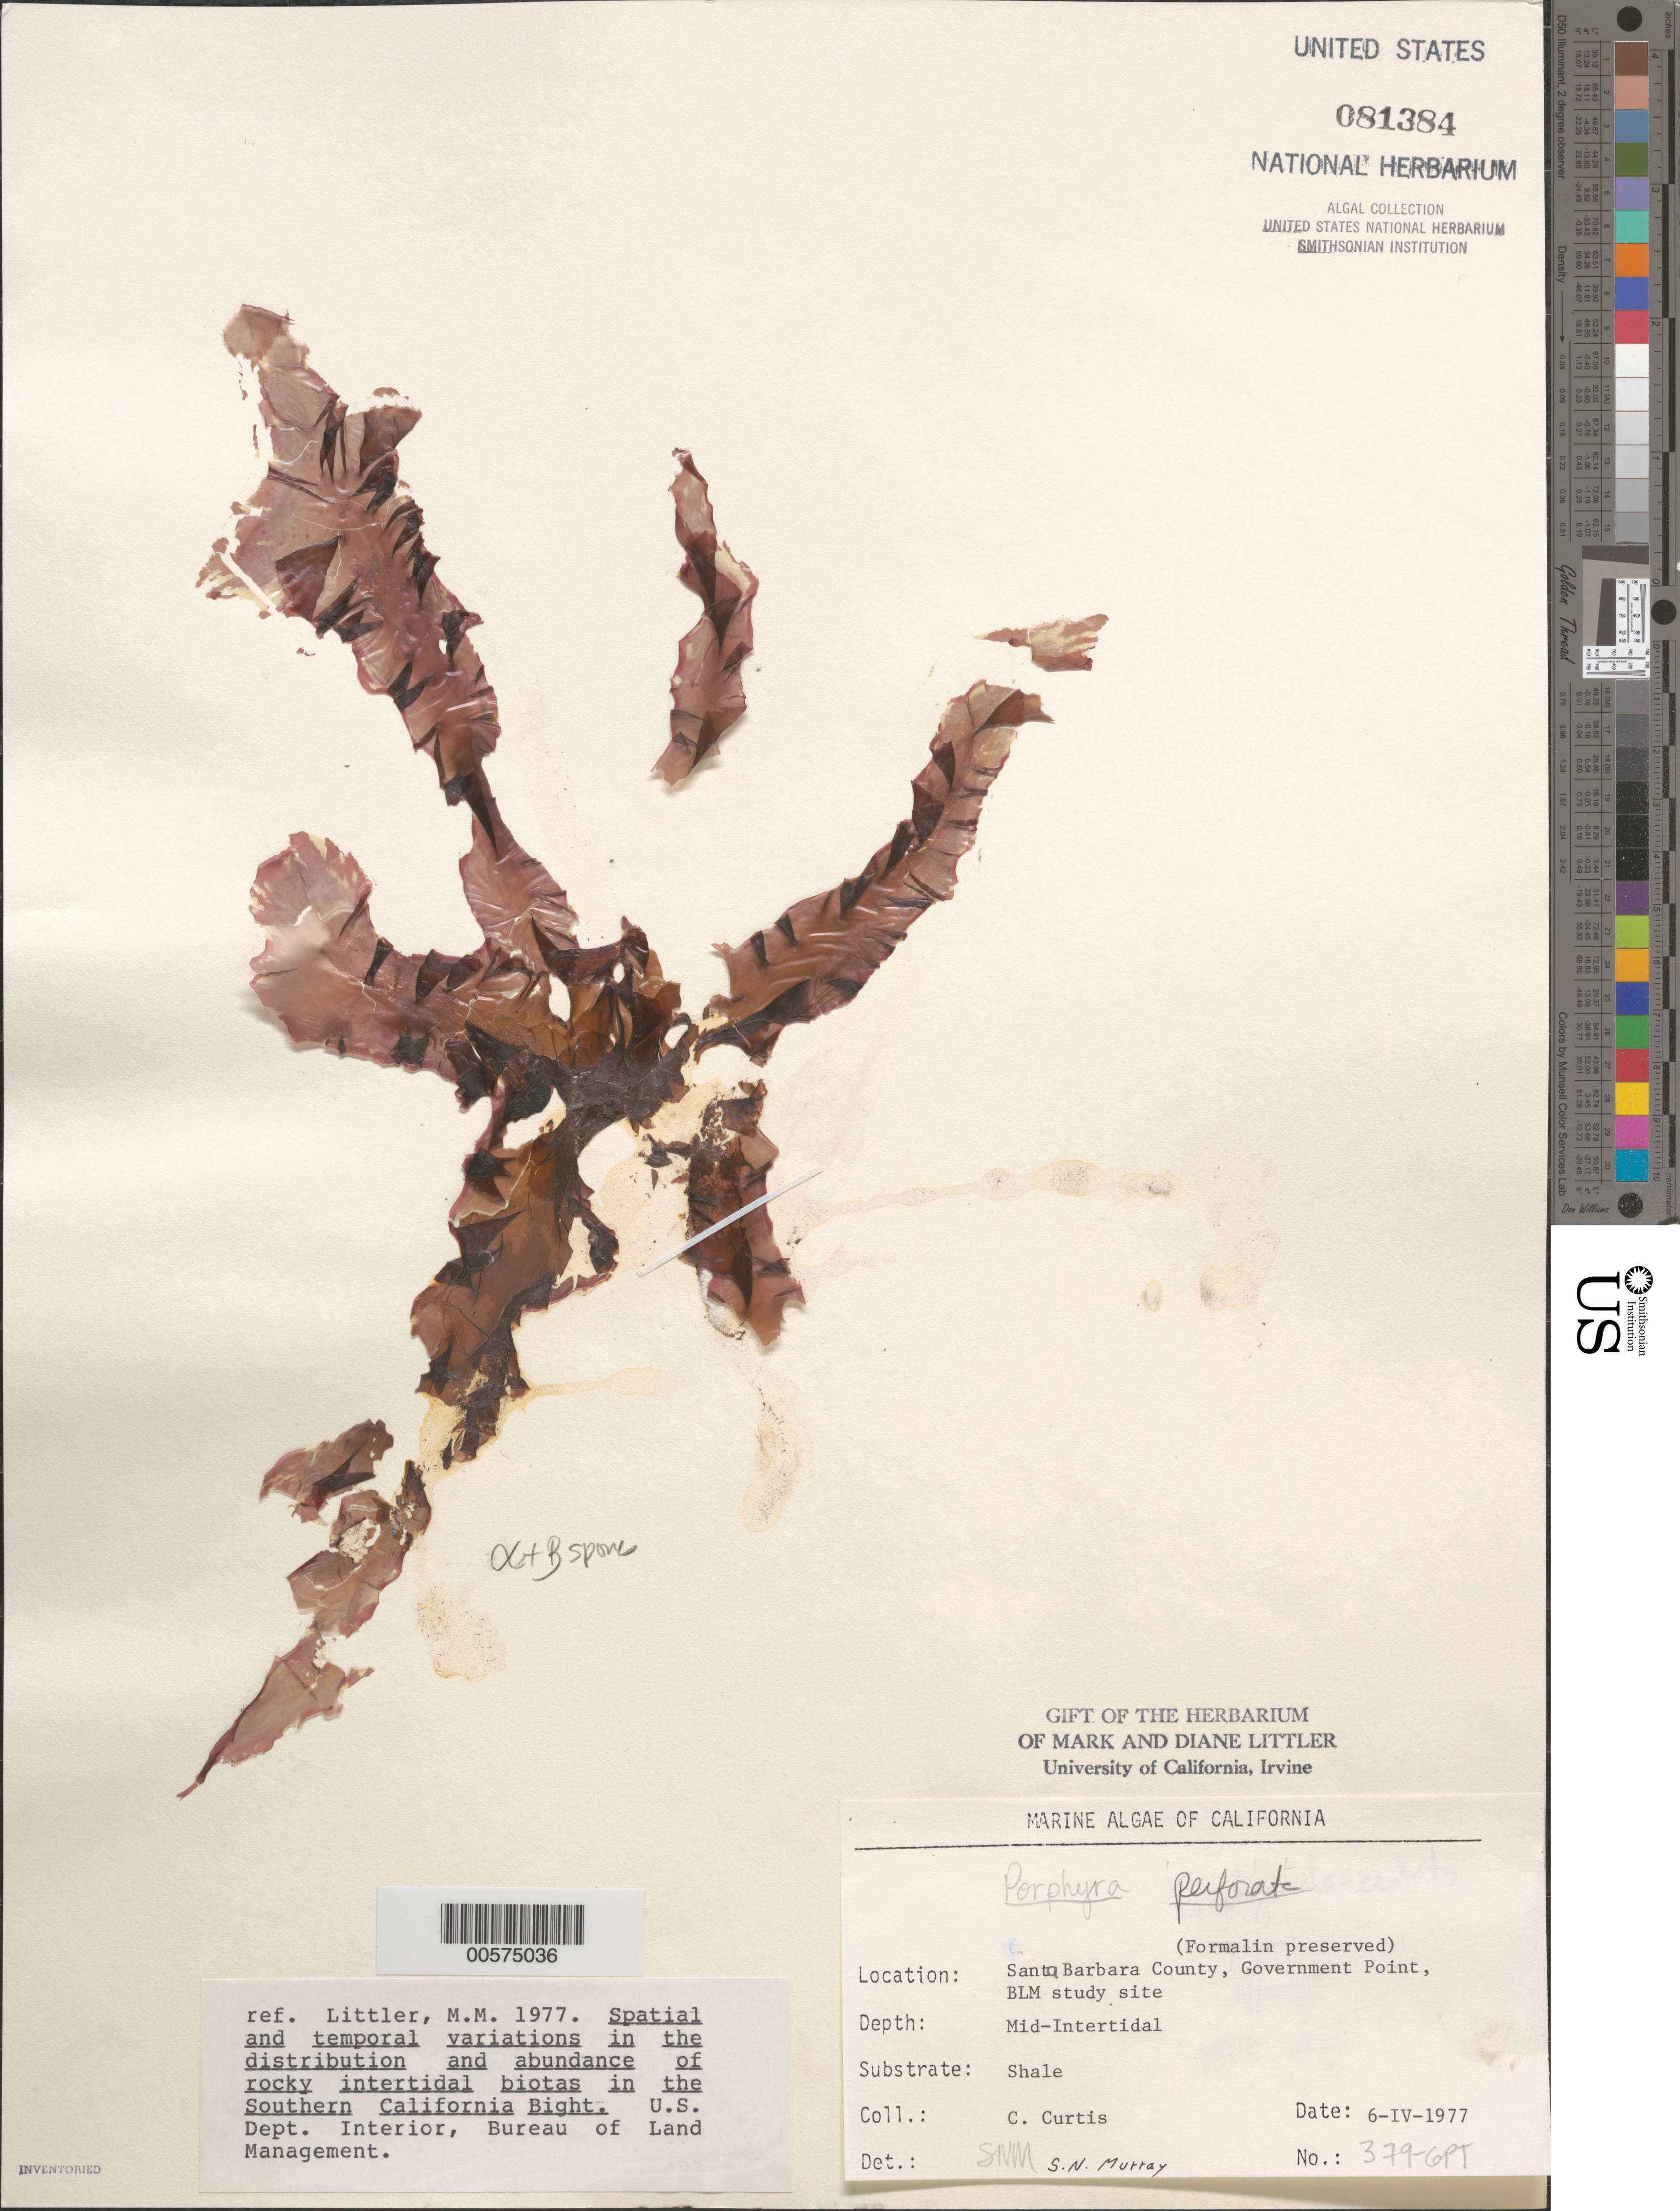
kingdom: Plantae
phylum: Rhodophyta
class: Bangiophyceae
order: Bangiales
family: Bangiaceae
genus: Pyropia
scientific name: Pyropia perforata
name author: (J. Agardh) S.C. Lindstrom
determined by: Algae name updating Project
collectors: C. Curtis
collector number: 379-gpt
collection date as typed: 06 Apr 1977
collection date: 1977-04-06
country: United States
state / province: California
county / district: Santa Barbara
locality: Government Point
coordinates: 34 26'31"N, 120 24'06"W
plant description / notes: BLM-SOCALBIGHT Rocky Intertidal Survey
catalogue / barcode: US 81384